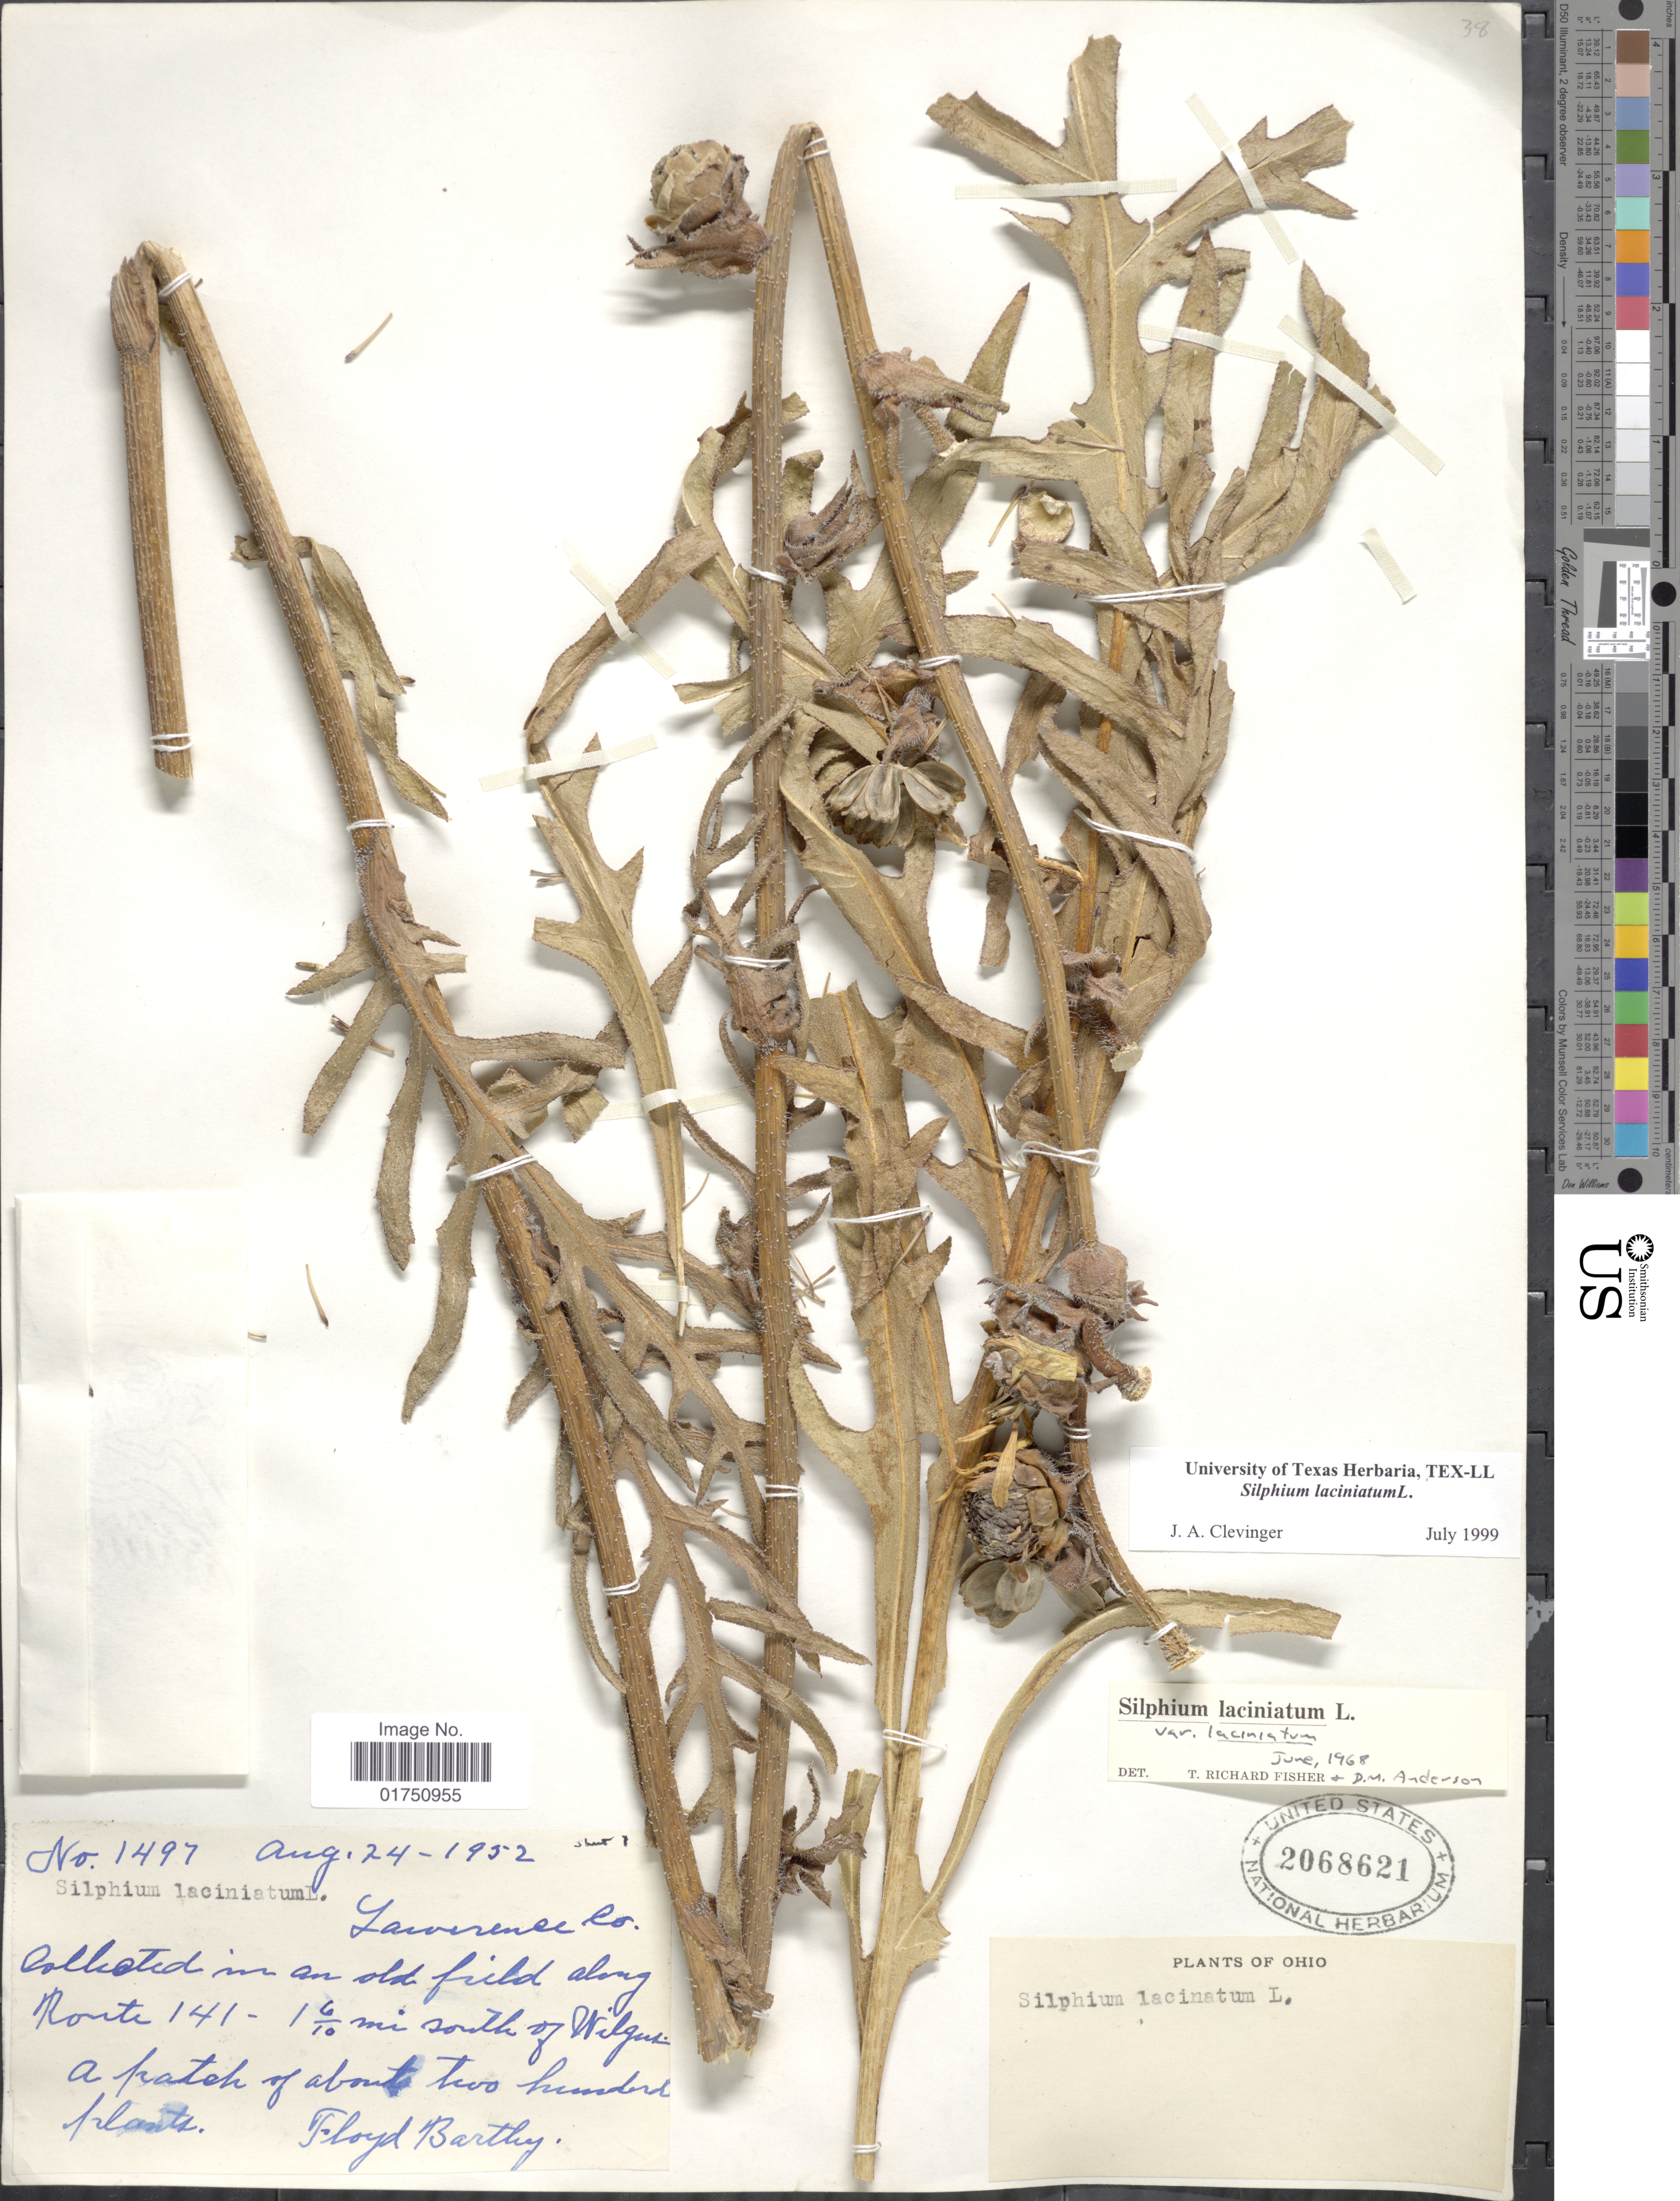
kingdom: Plantae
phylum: Tracheophyta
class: Magnoliopsida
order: Asterales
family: Asteraceae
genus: Silphium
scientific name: Silphium laciniatum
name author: L.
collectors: F. Bartley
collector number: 1497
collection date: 1952-08-24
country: United States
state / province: Ohio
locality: Lawrence Co. Collected in an old field along Norte 141 - 1 6/10 mi south of Wilgus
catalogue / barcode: US 2068621